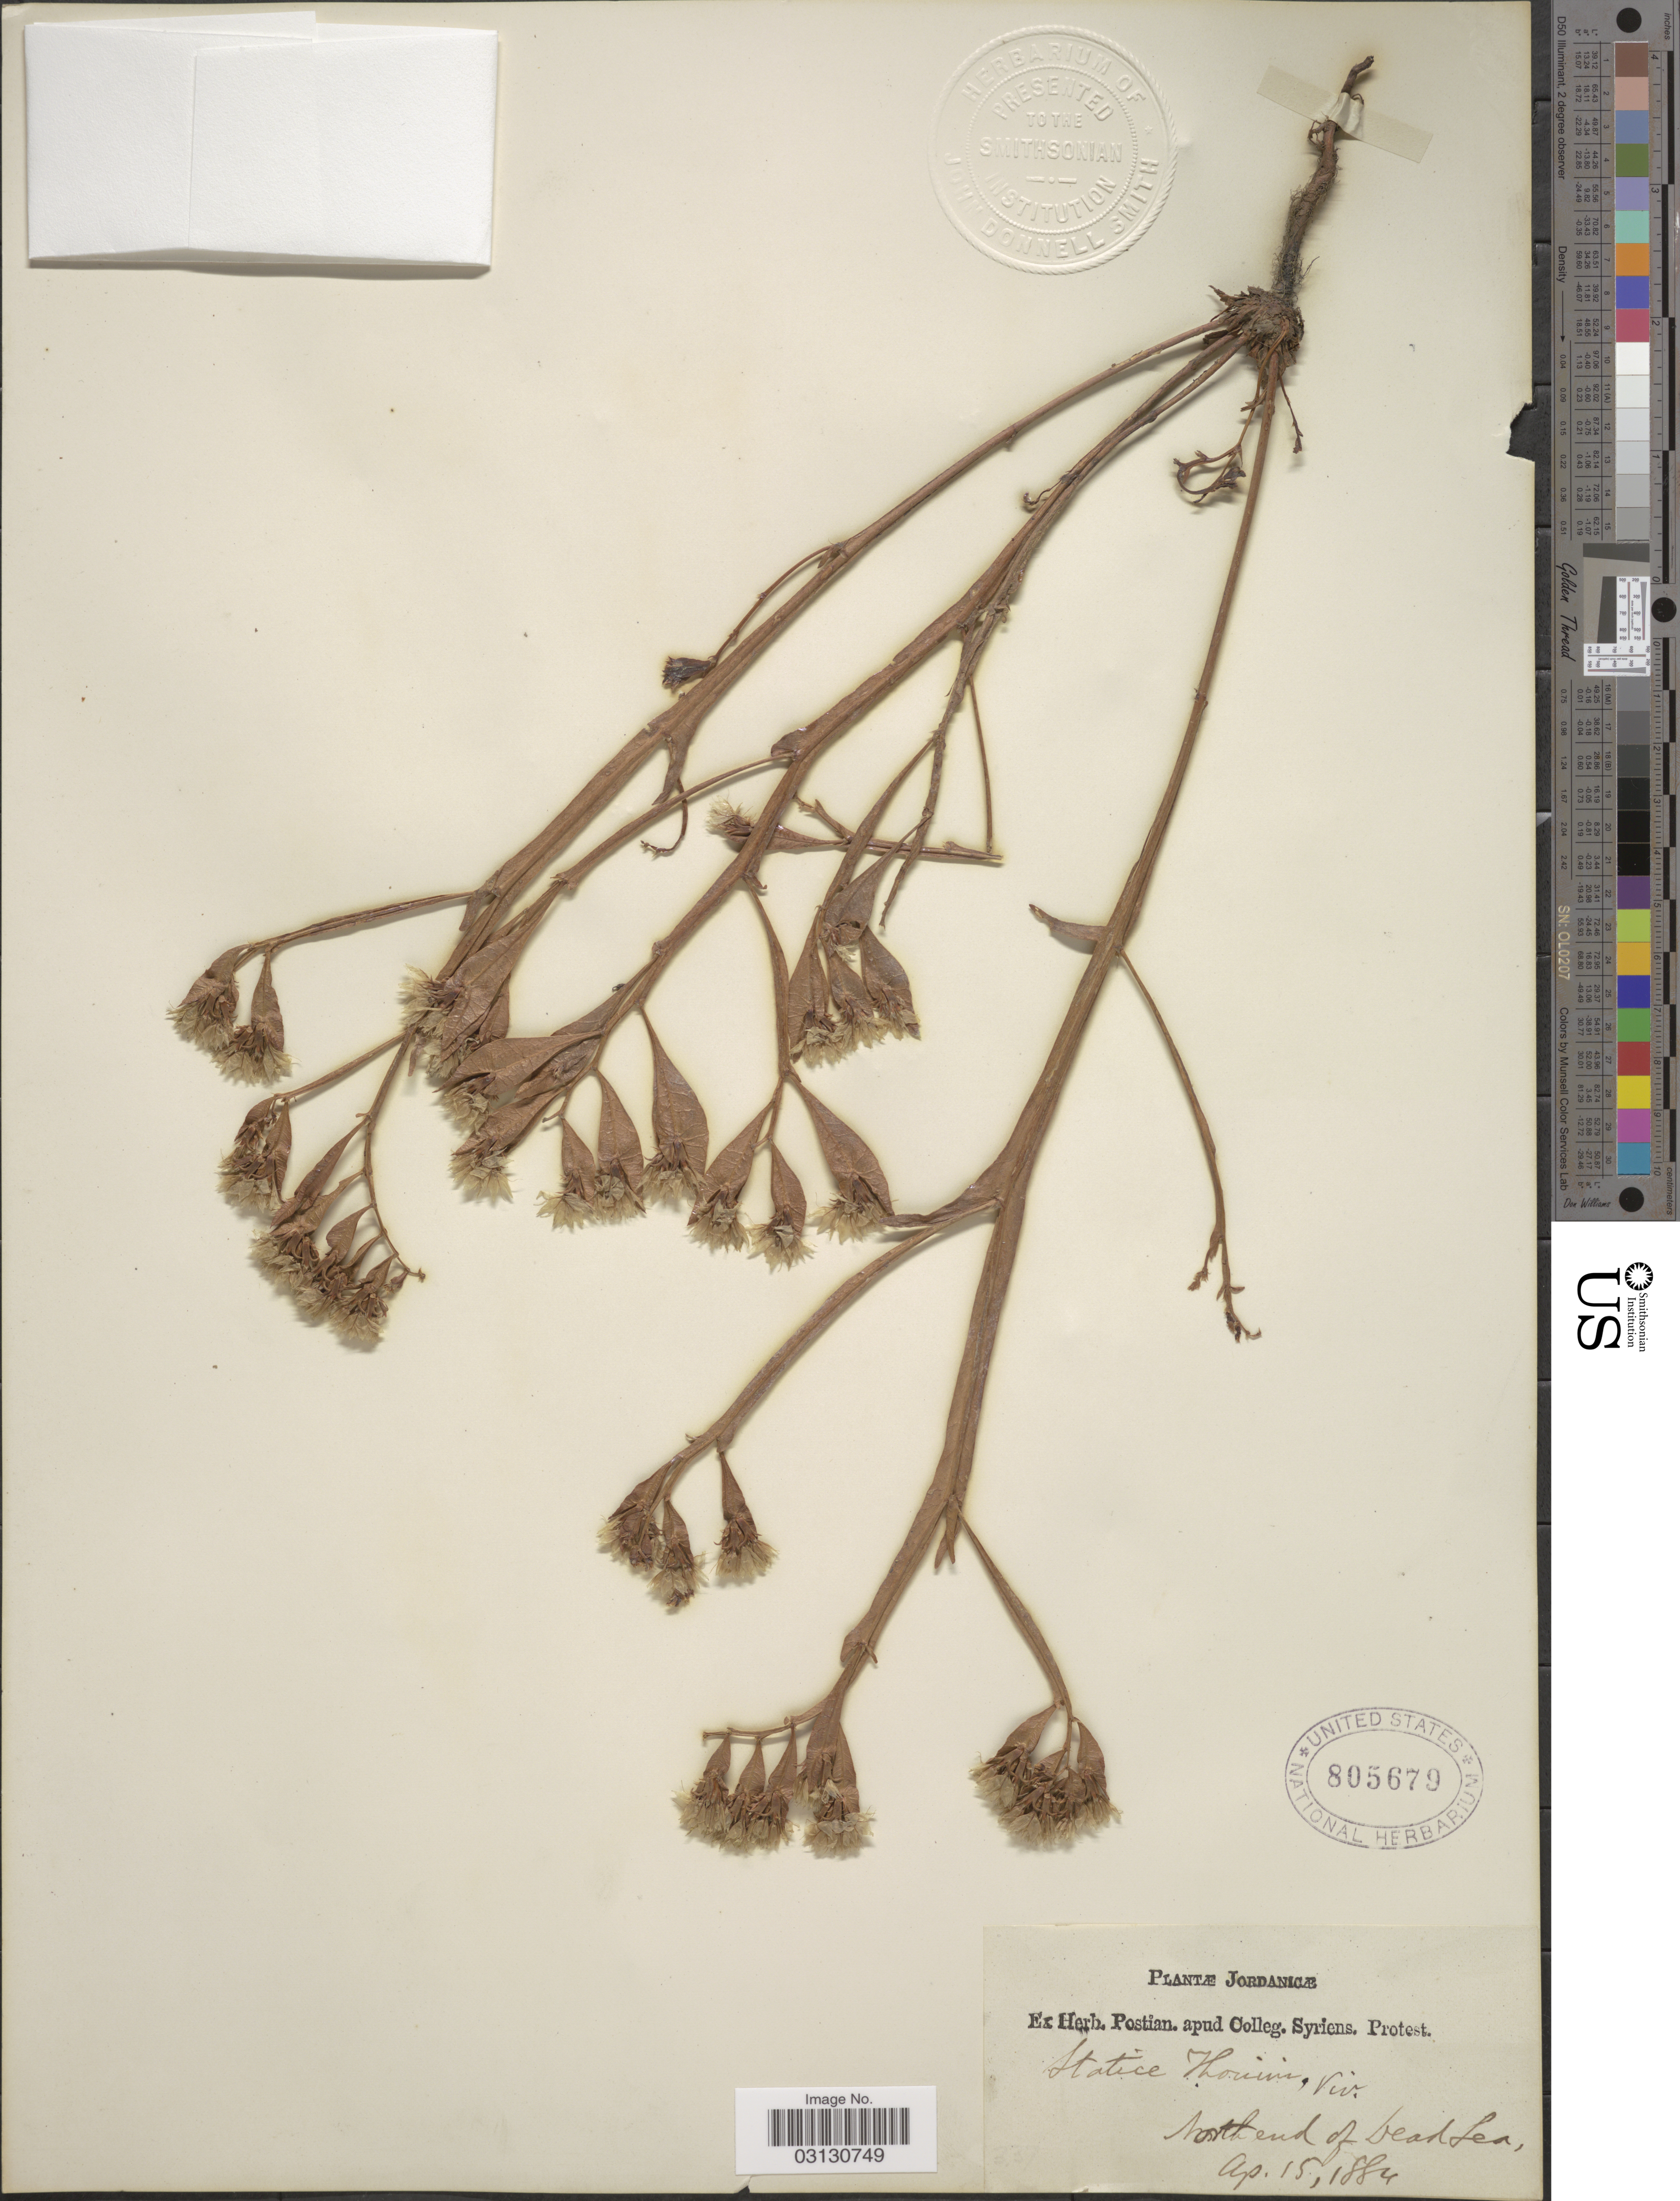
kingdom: Plantae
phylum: Tracheophyta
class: Magnoliopsida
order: Caryophyllales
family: Plumbaginaceae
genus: Limonium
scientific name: Limonium thouinii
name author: Kuntze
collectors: ex herb. Postian. apud Colleg. Syriens. Protest. USE "Fannie P. A. Shepard" (10308853) AS PRIMARY COLLECTOR INSTEAD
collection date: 1884-04-25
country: Jordan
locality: North end of Dead Sea.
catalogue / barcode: US 805679